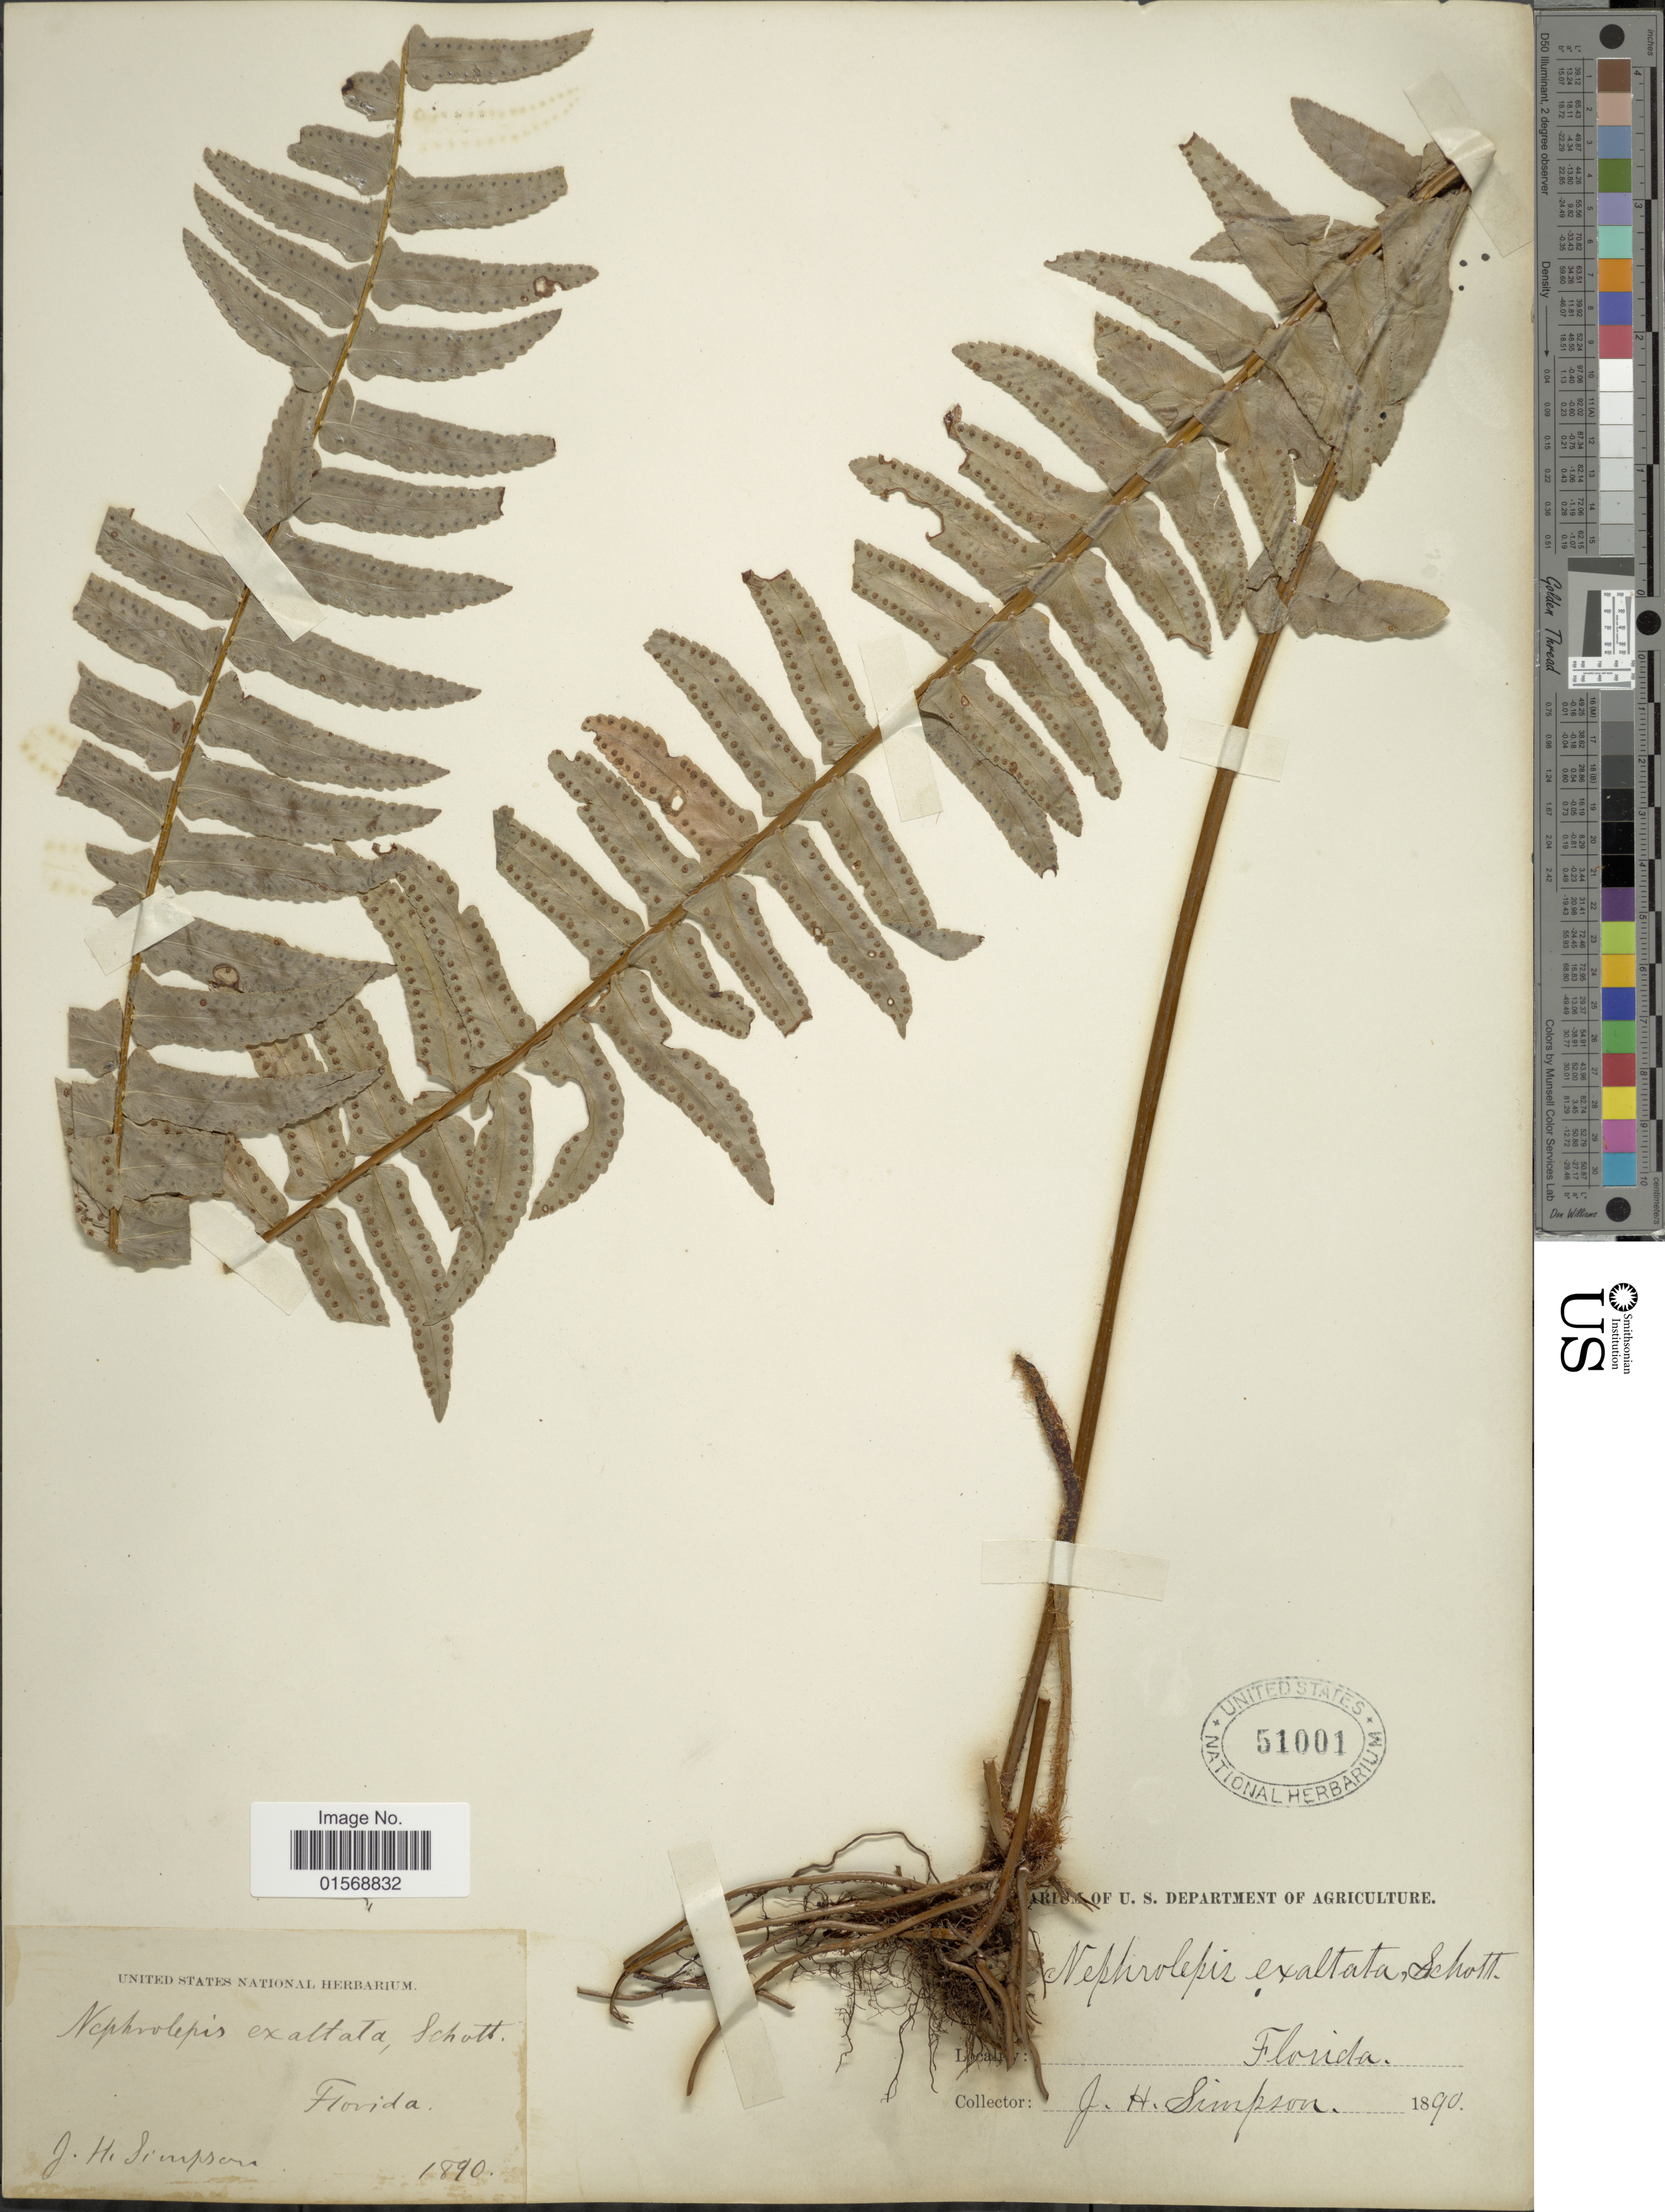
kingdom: Plantae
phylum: Tracheophyta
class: Polypodiopsida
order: Polypodiales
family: Nephrolepidaceae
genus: Nephrolepis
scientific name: Nephrolepis exaltata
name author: (L.) Schott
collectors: J. H. Simpson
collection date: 1890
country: United States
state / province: Florida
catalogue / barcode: US 51001